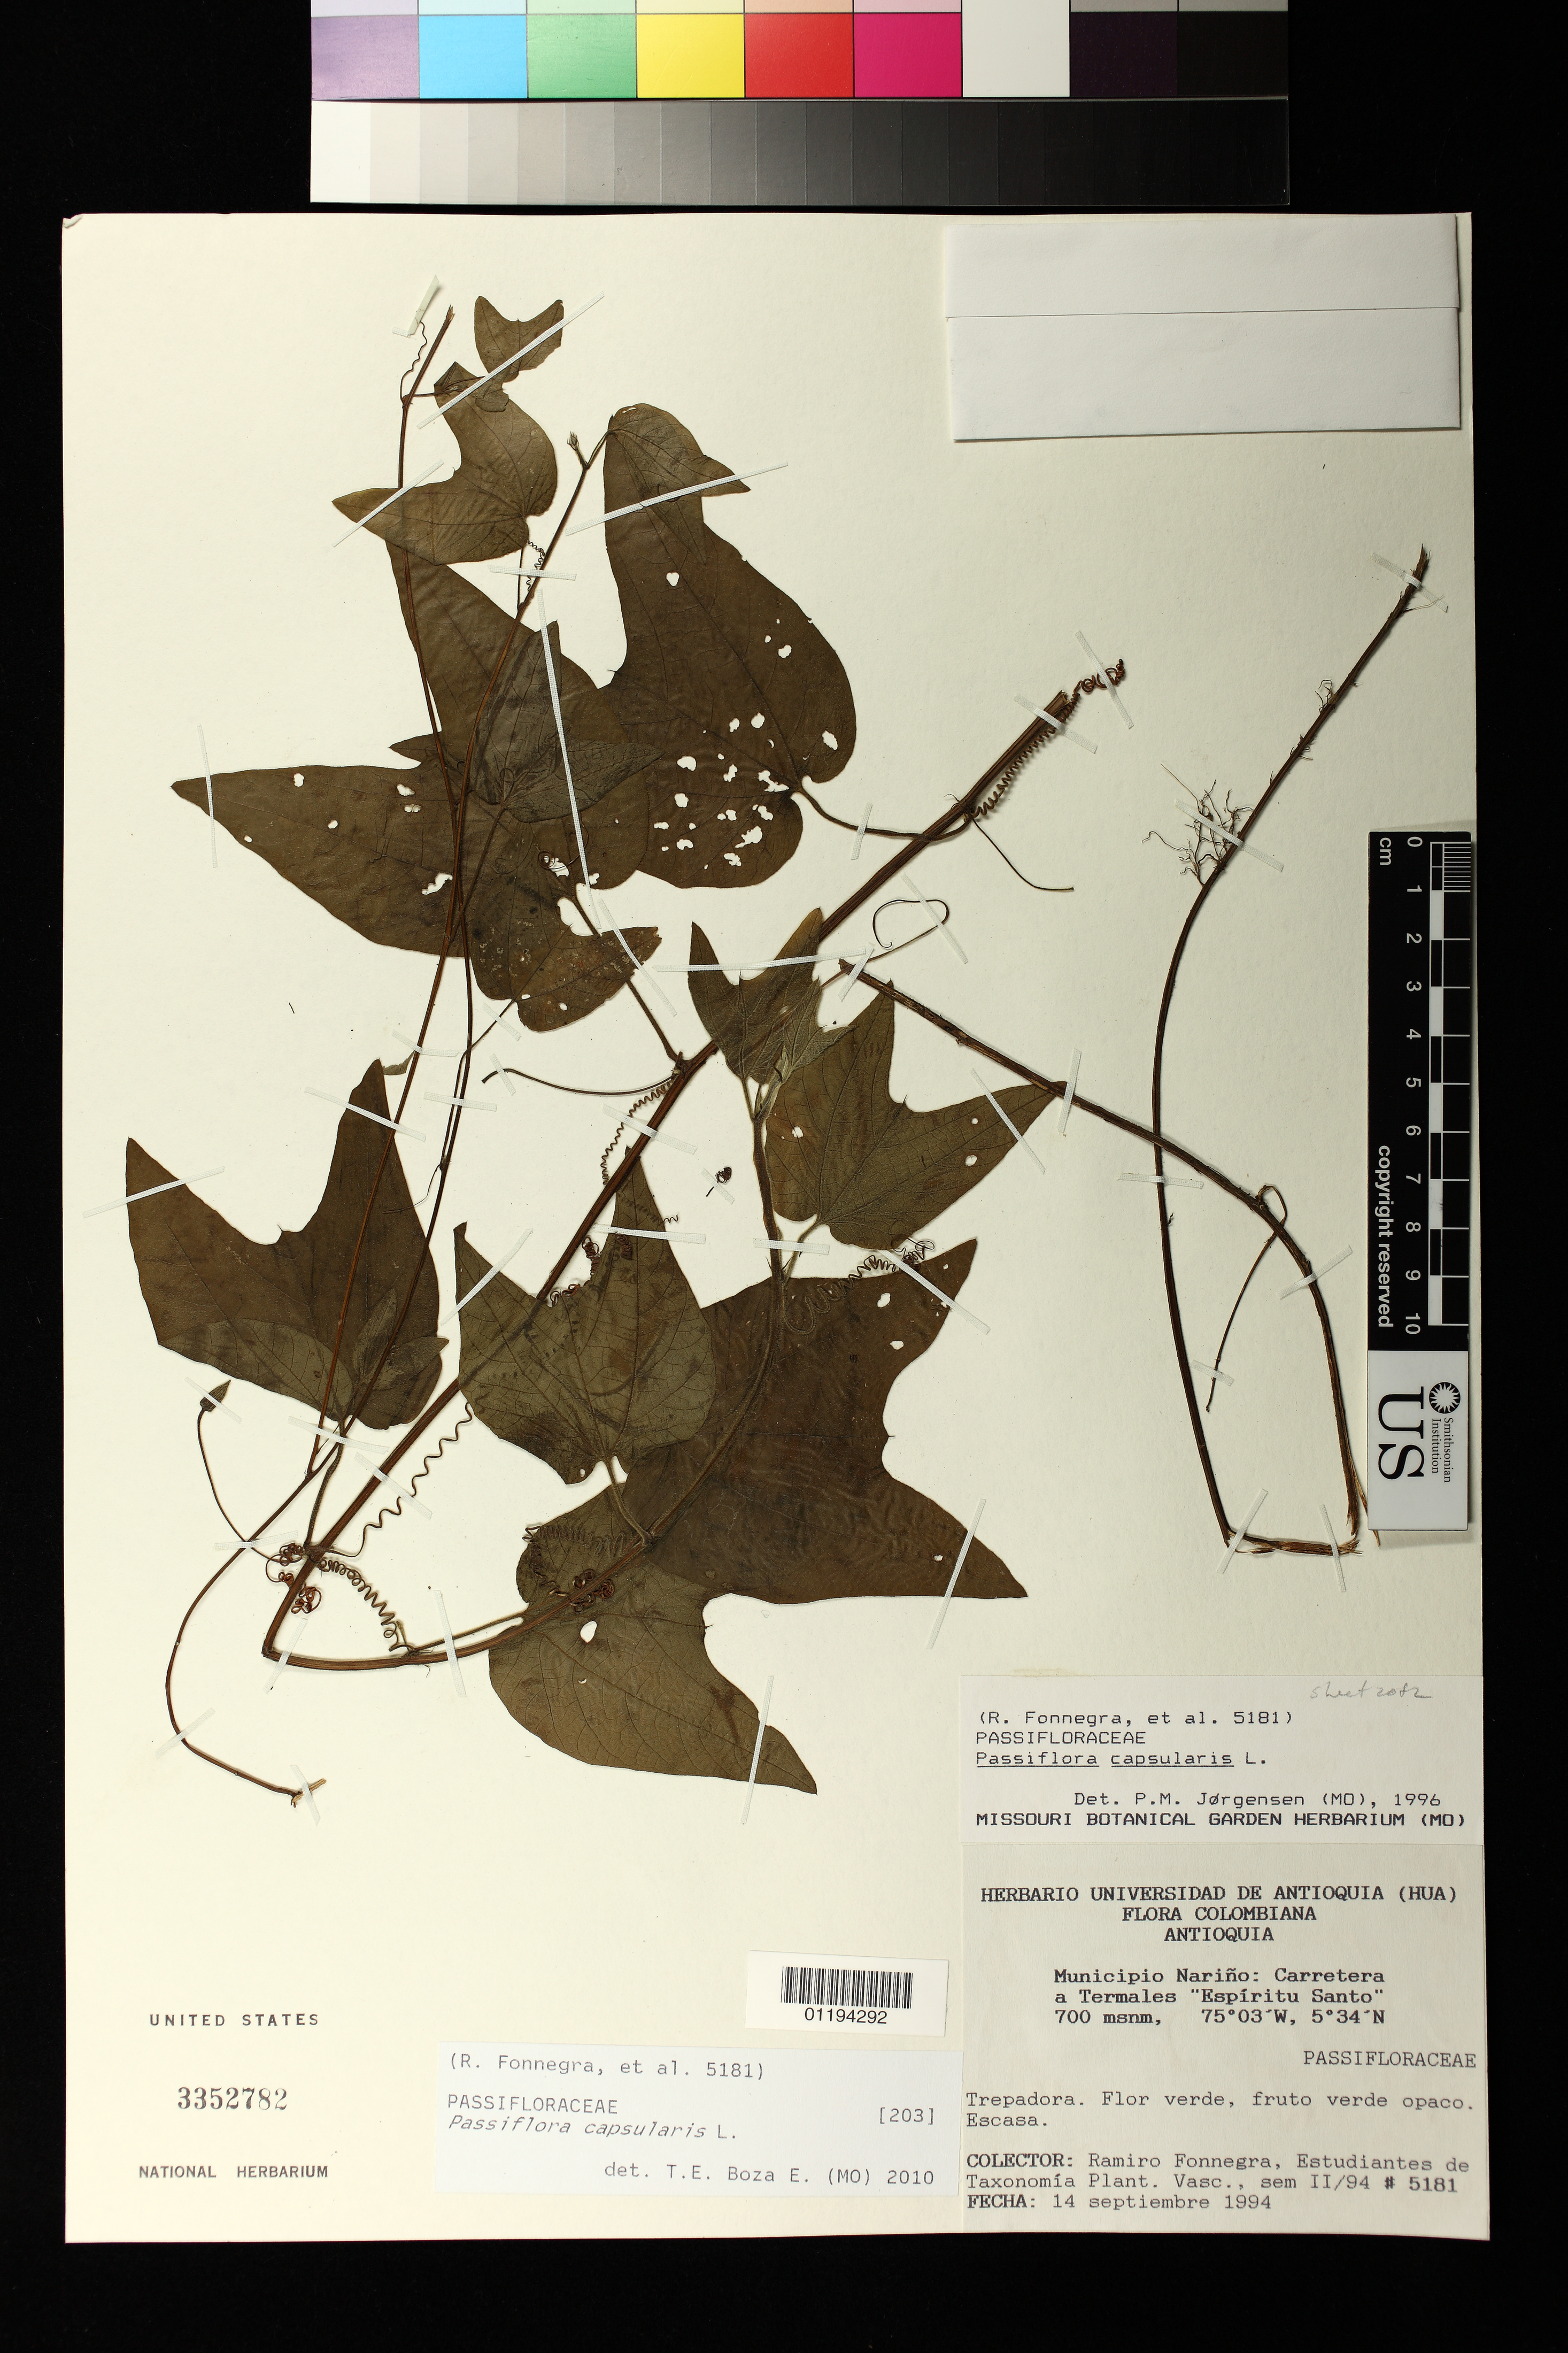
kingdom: Plantae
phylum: Tracheophyta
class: Magnoliopsida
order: Malpighiales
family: Passifloraceae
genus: Passiflora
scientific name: Passiflora capsularis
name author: L.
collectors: R. Fonnegra G.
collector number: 5181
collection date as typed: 14 Sep 1994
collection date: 1994-09-14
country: Colombia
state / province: Antioquia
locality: Municipio Nariño: Carretera a Termales "Espiritu Santo"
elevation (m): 700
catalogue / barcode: US 3352782